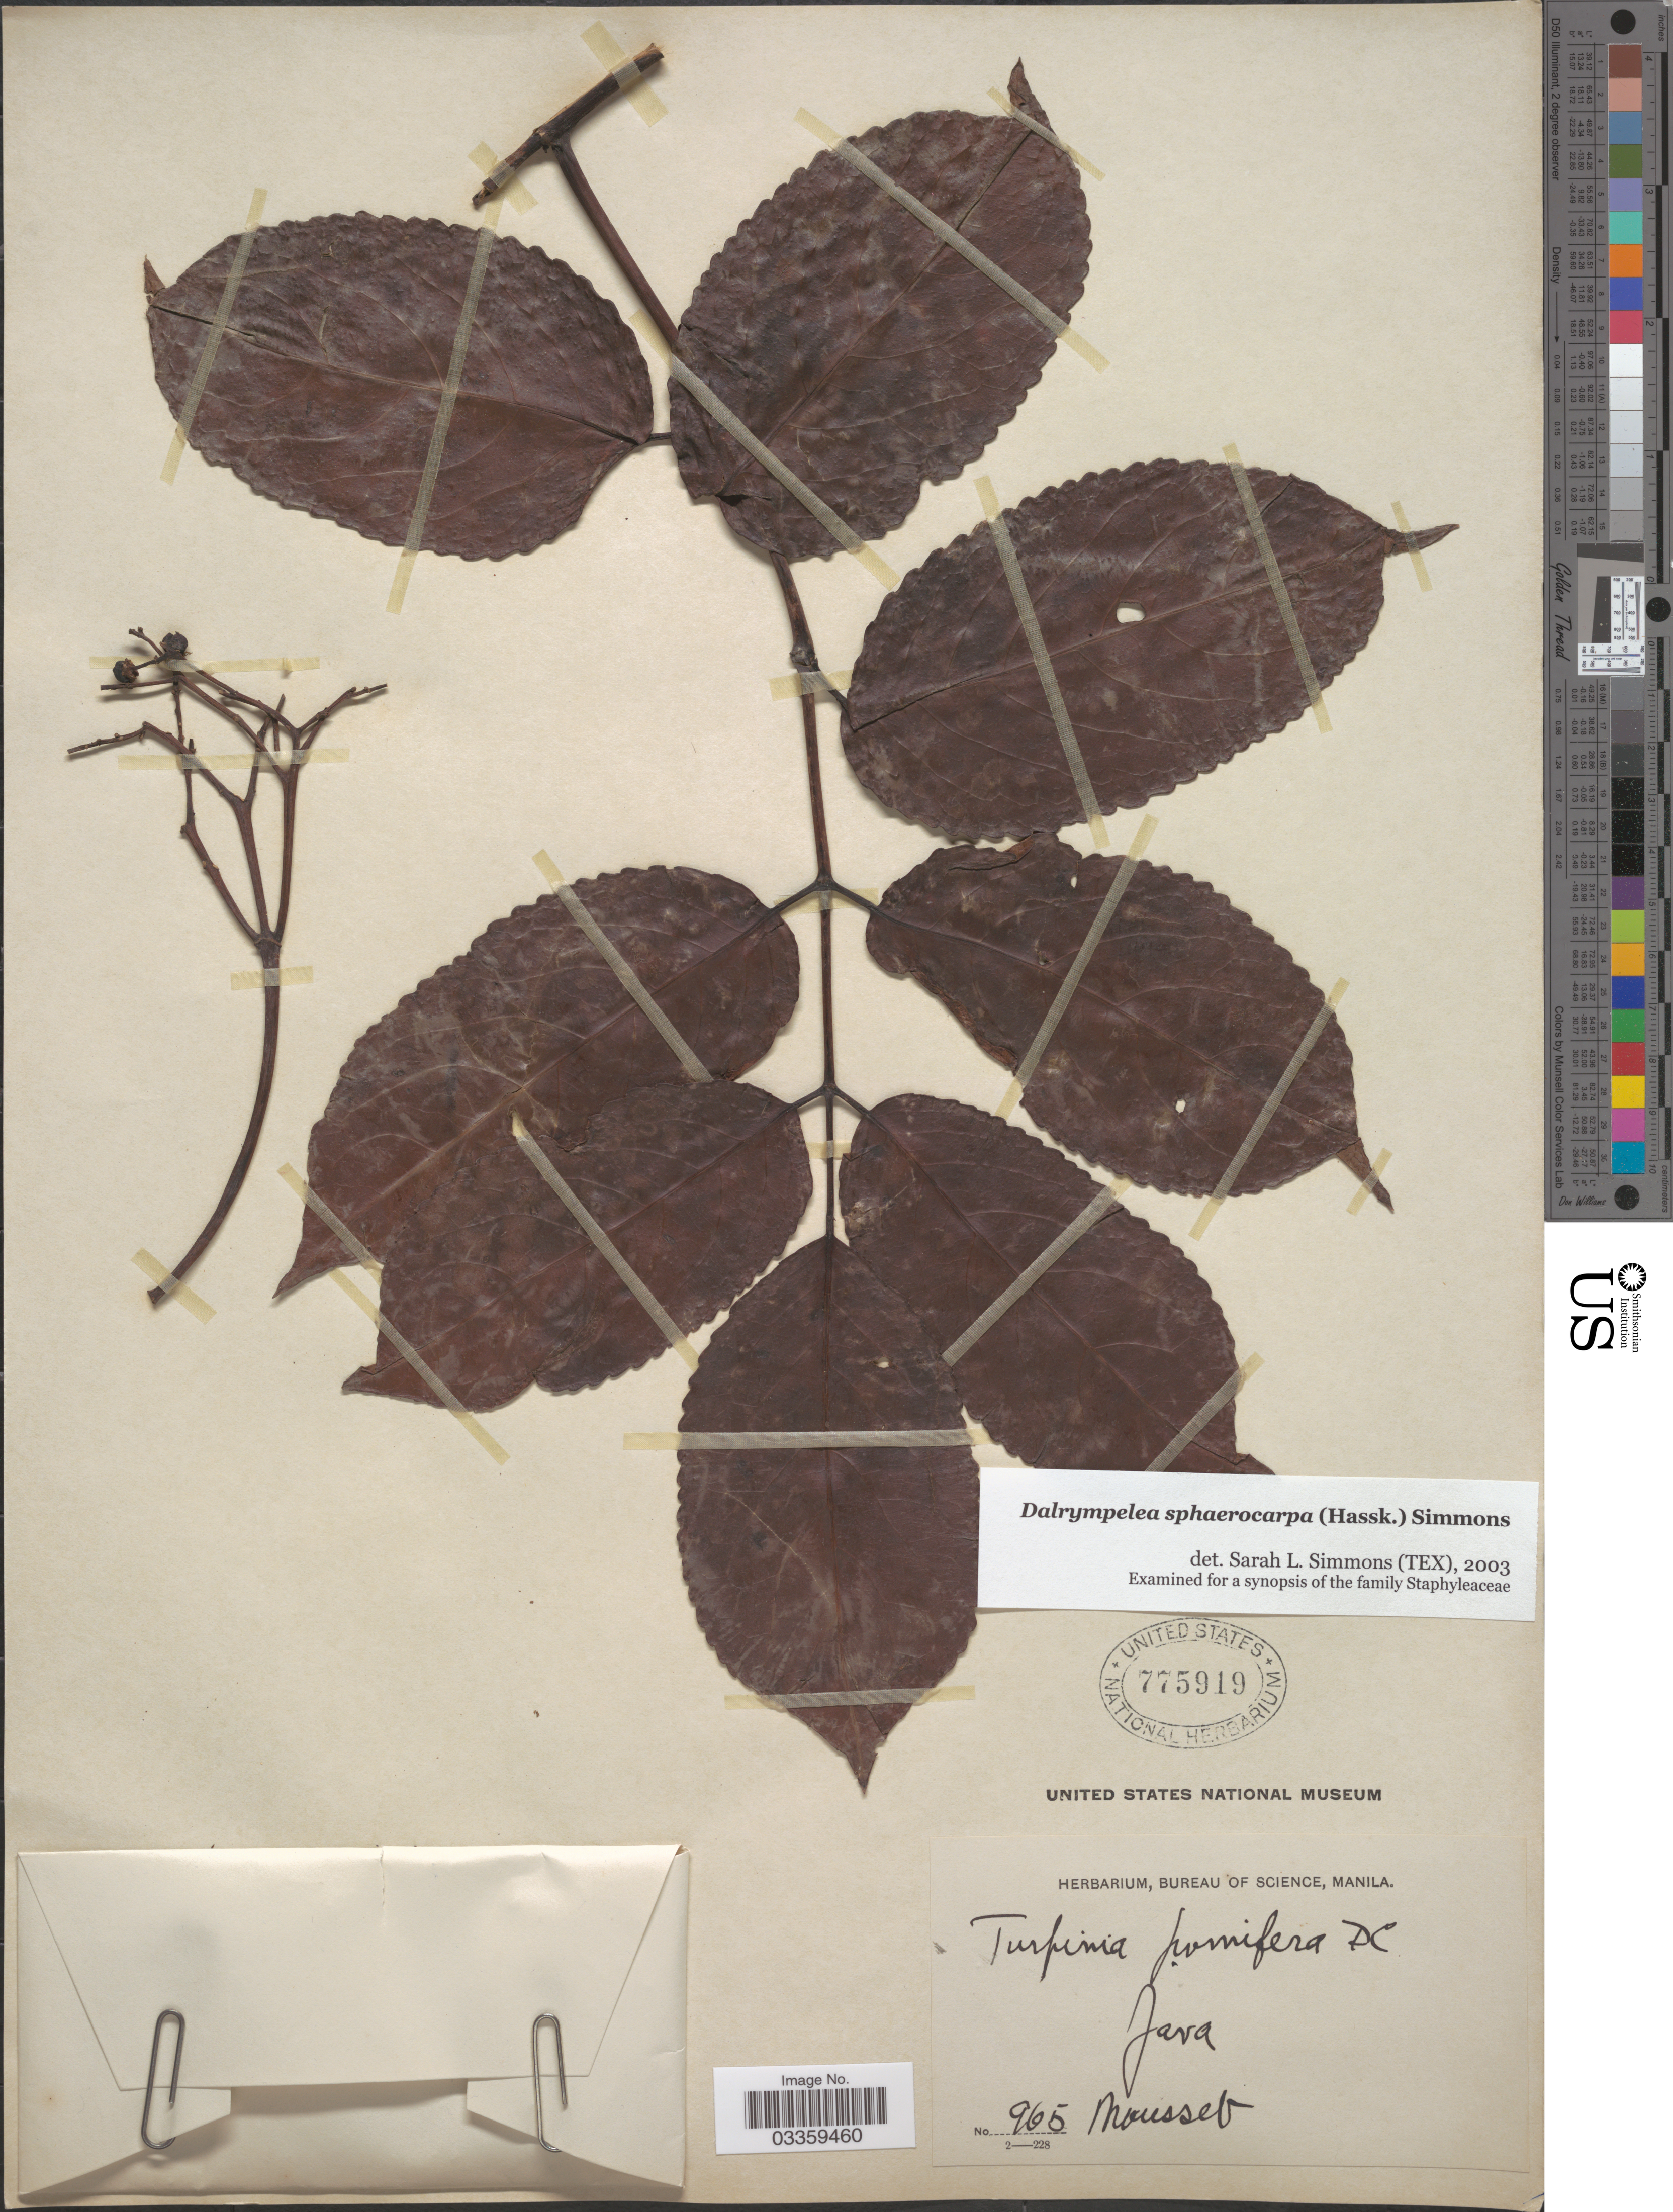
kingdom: Plantae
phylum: Tracheophyta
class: Magnoliopsida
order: Crossosomatales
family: Staphyleaceae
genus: Dalrympelea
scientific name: Dalrympelea sphaerocarpa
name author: (Hassk.) Nor-Ezzaw.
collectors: Mousset, --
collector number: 965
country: Indonesia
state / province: Java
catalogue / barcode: US 775919